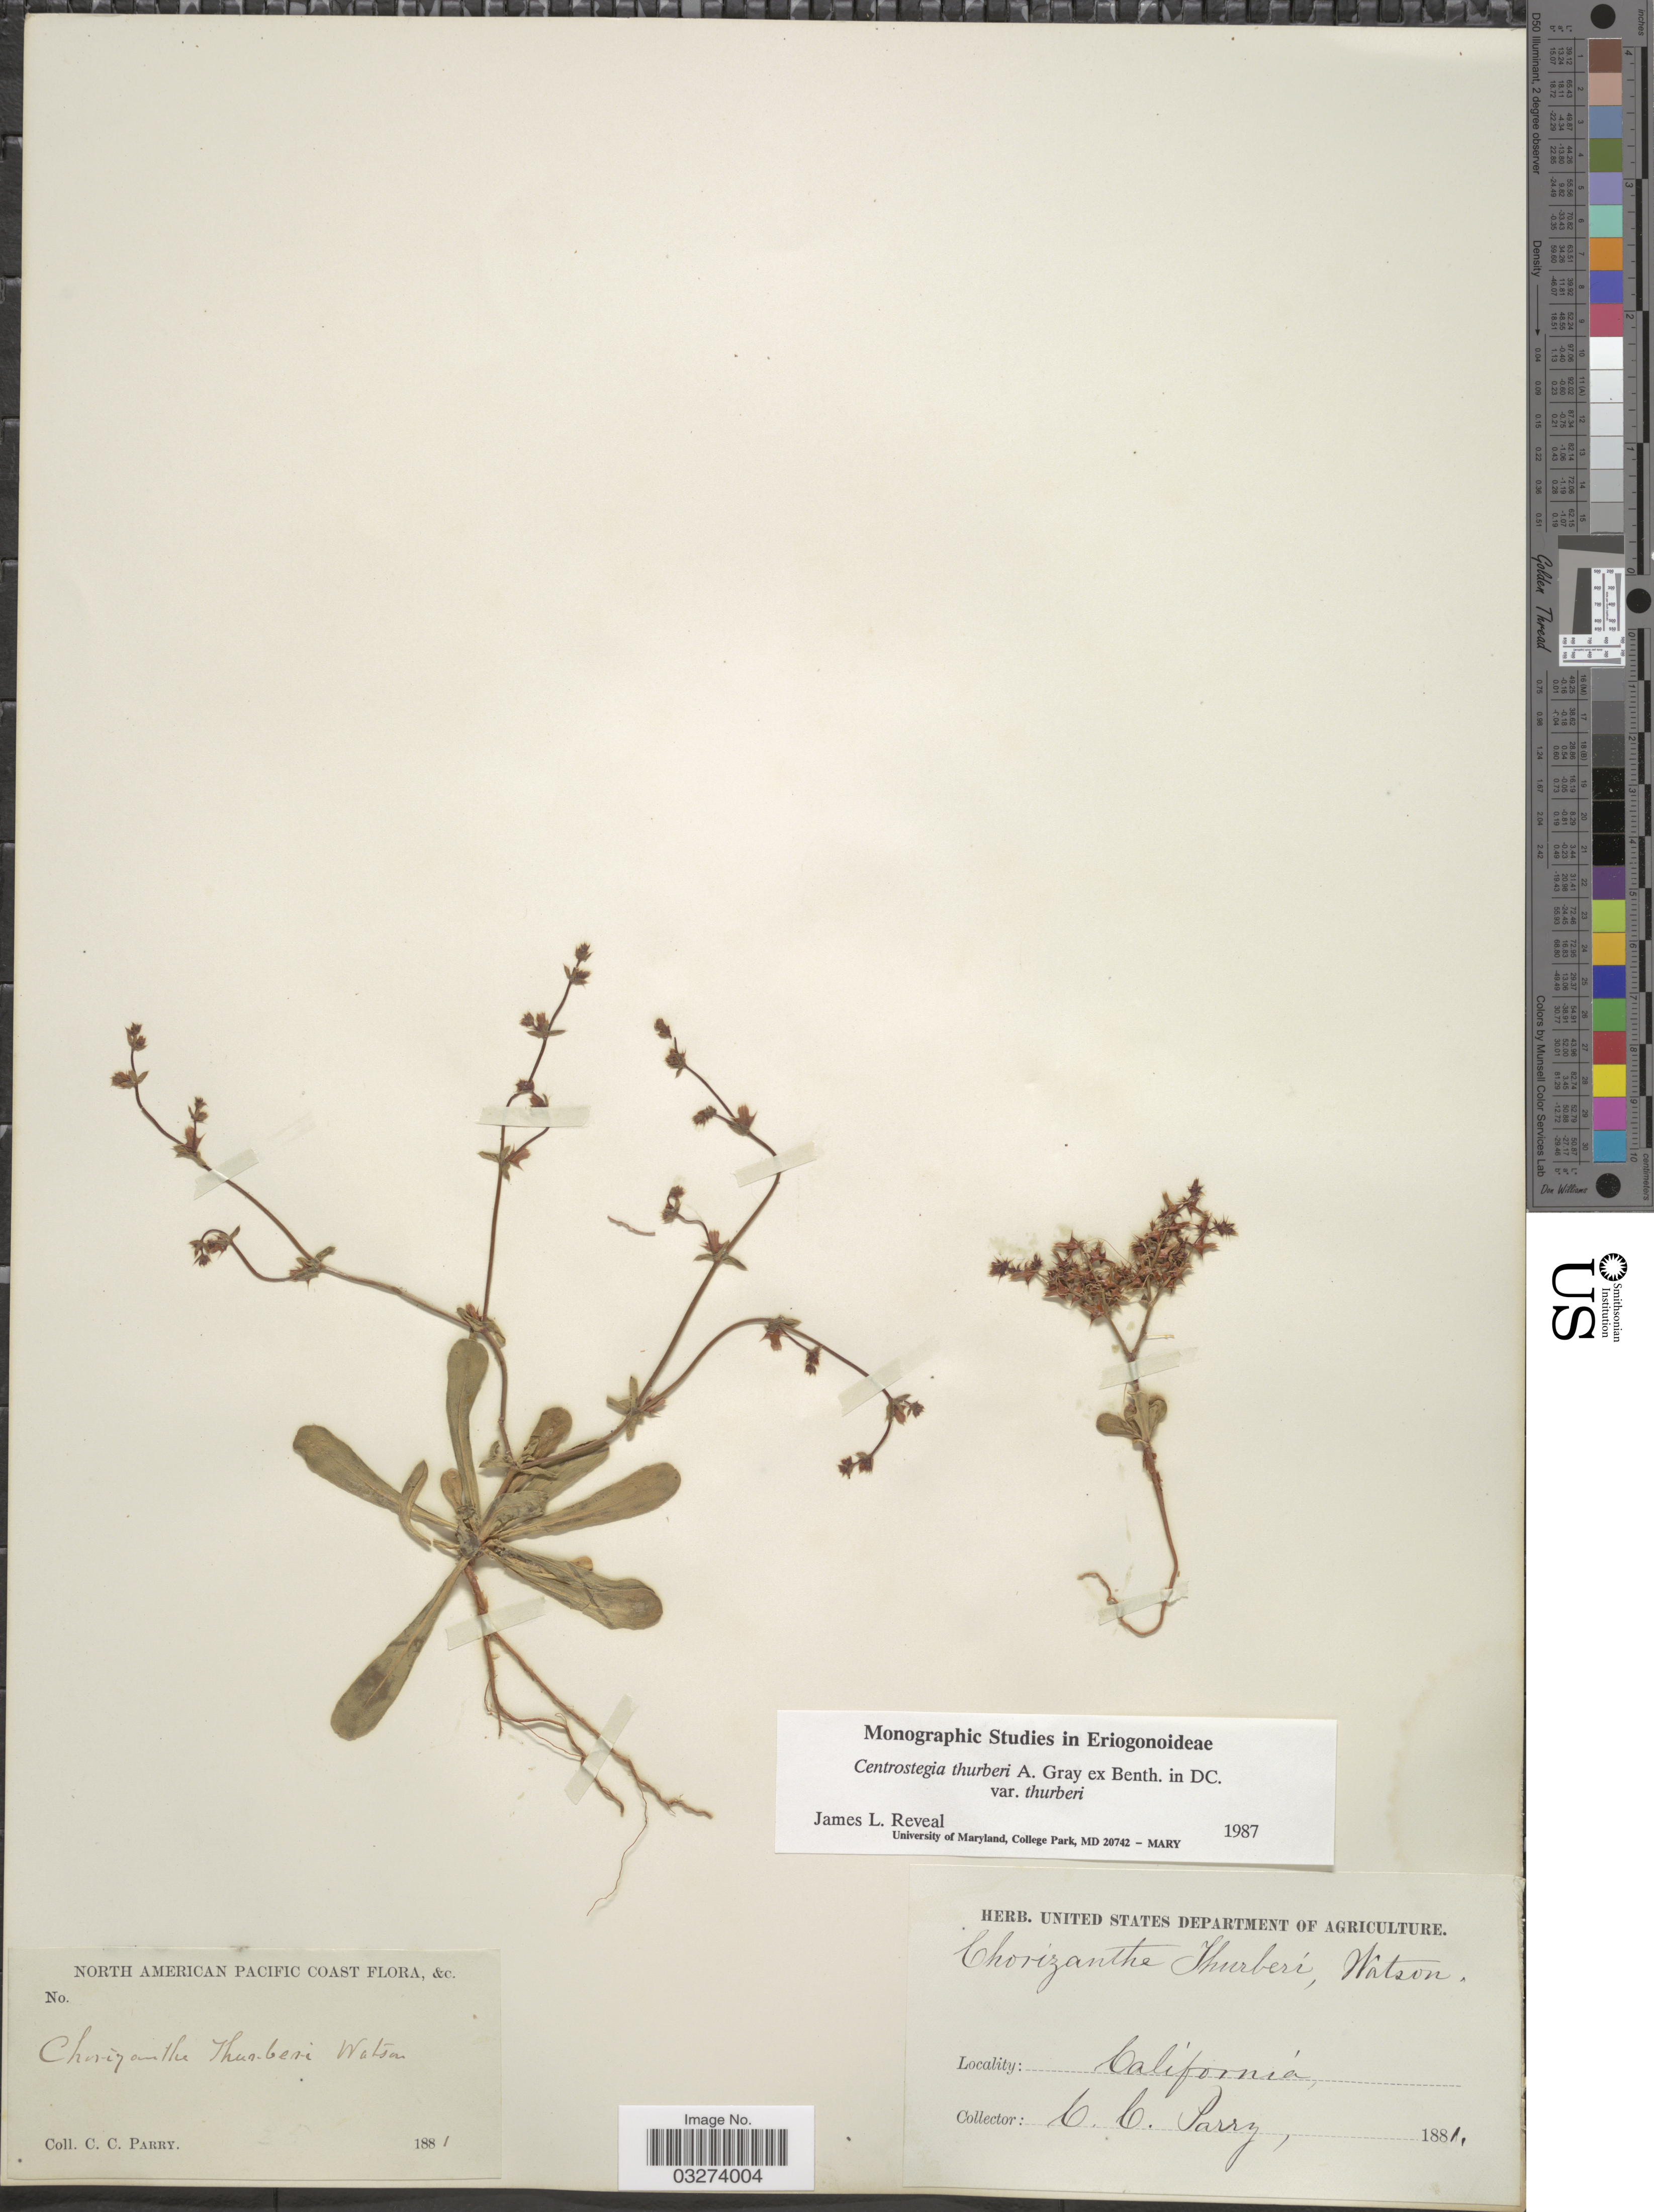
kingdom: Plantae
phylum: Tracheophyta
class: Magnoliopsida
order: Caryophyllales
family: Polygonaceae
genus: Centrostegia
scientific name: Centrostegia thurberi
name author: A. Gray ex Benth.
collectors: C. C. Parry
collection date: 1881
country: United States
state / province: California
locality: North American Pacific Coast.